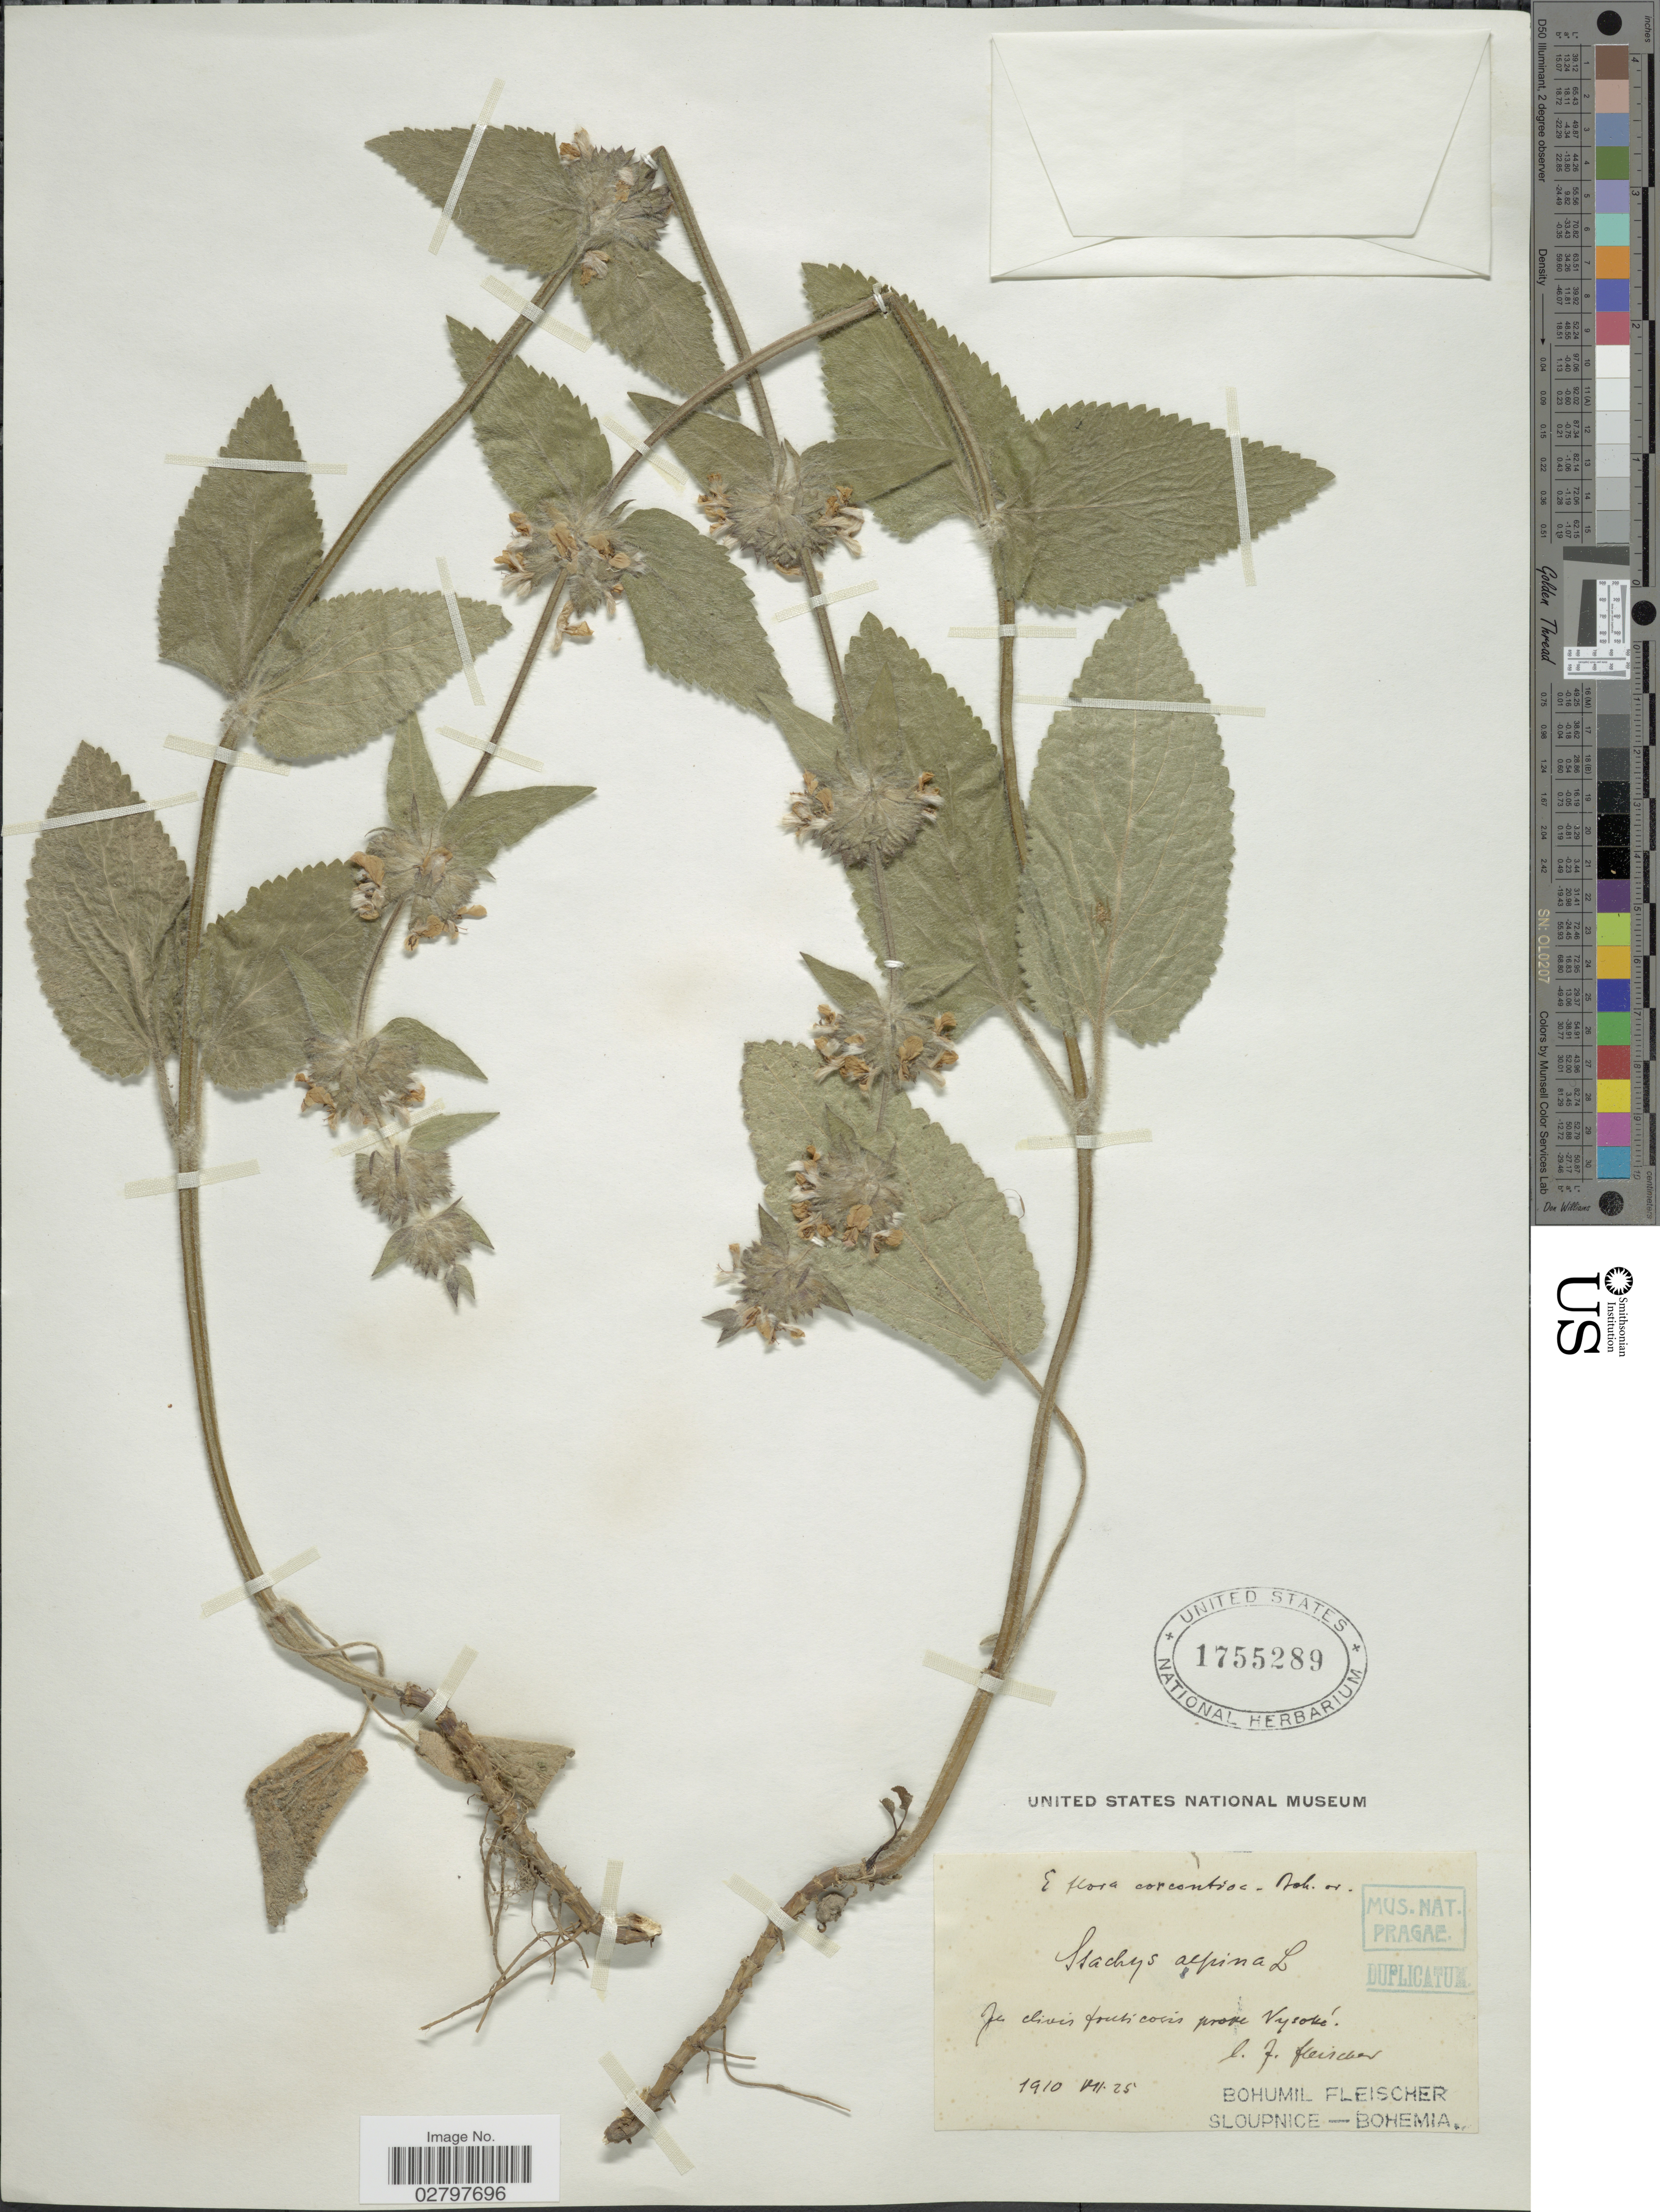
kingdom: Plantae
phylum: Tracheophyta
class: Magnoliopsida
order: Lamiales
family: Lamiaceae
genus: Stachys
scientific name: Stachys alpina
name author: L.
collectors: B. Fleischer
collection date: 1910-07-25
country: Czechia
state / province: Vysocina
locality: In clivis fruticocis prope Vysoké.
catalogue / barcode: US 1755289